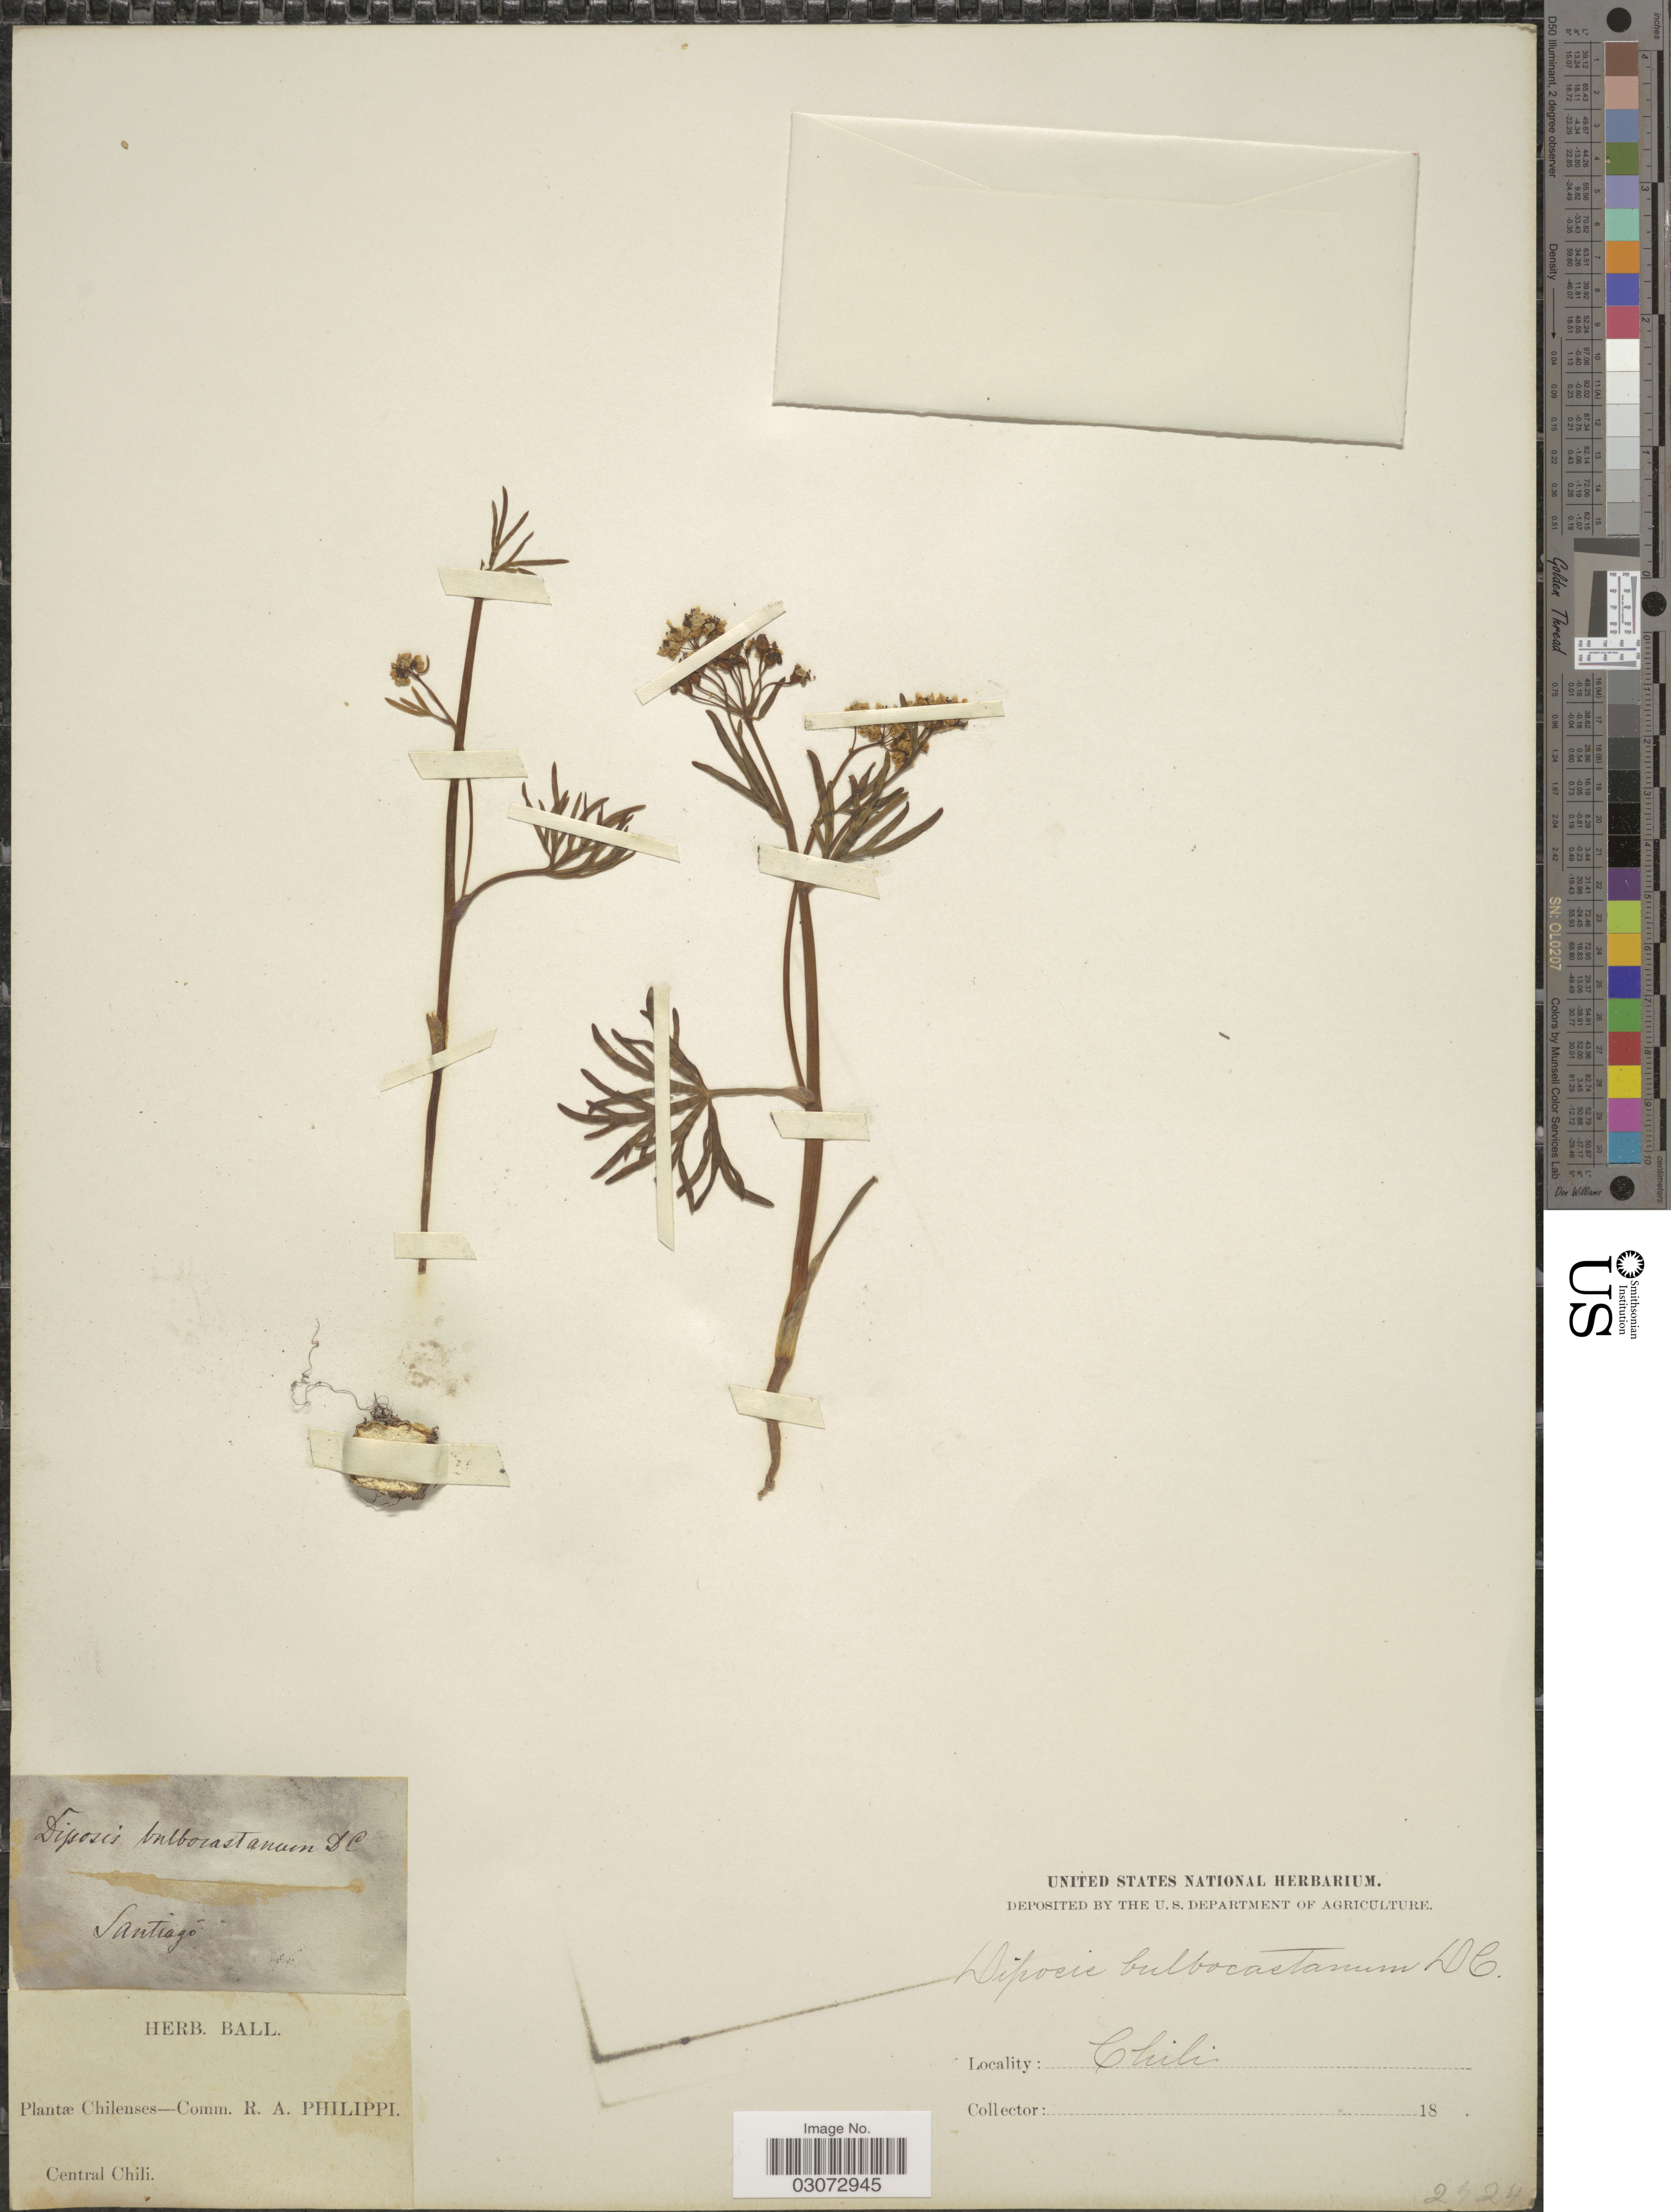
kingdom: Plantae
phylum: Tracheophyta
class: Magnoliopsida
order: Apiales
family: Apiaceae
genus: Diposis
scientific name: Diposis bulbocastanum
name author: DC.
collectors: ex herb. Ball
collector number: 2724*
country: Chile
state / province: Región Metropolitana (RM)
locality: Santiagó. Central Chili.